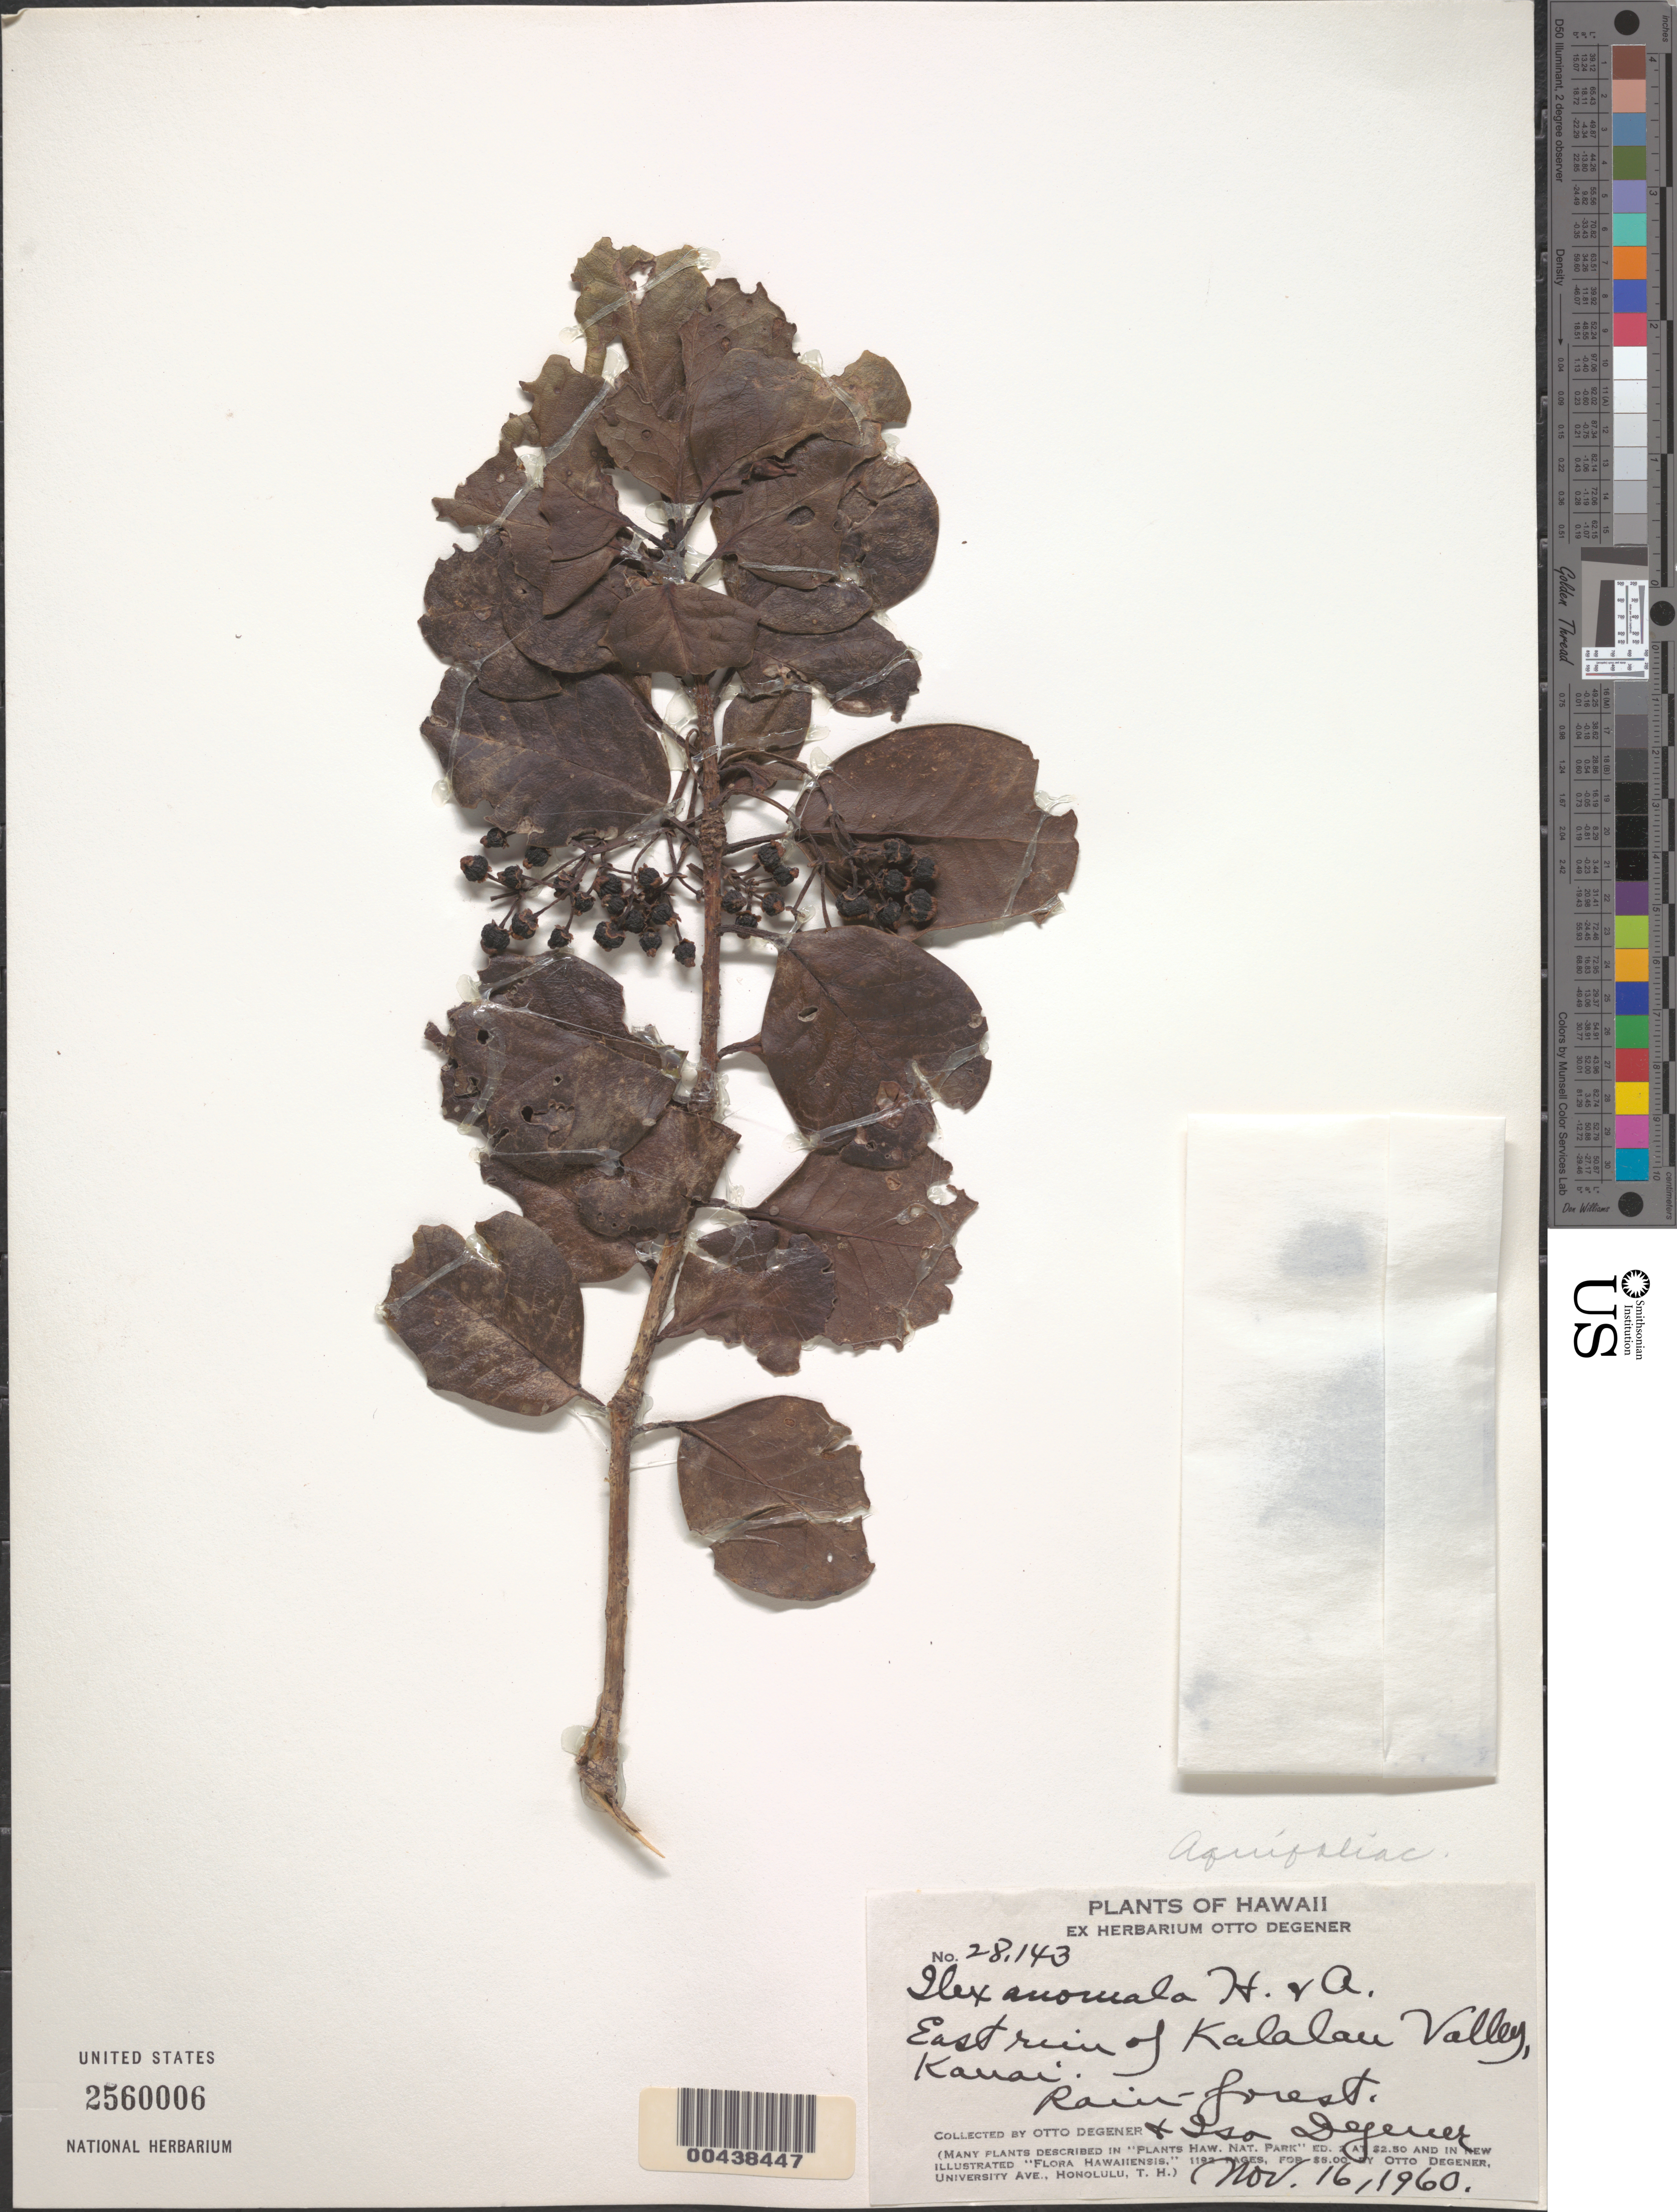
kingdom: Plantae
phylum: Tracheophyta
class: Magnoliopsida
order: Aquifoliales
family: Aquifoliaceae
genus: Ilex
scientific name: Ilex anomala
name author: Hook. & Arn.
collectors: O. Degener & I. Degener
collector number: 28143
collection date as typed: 16 Nov 1960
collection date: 1960-11-16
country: United States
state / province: Hawaii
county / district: Kauai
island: Kaua'i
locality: E rim of Kalalau Valley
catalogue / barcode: US 2560006